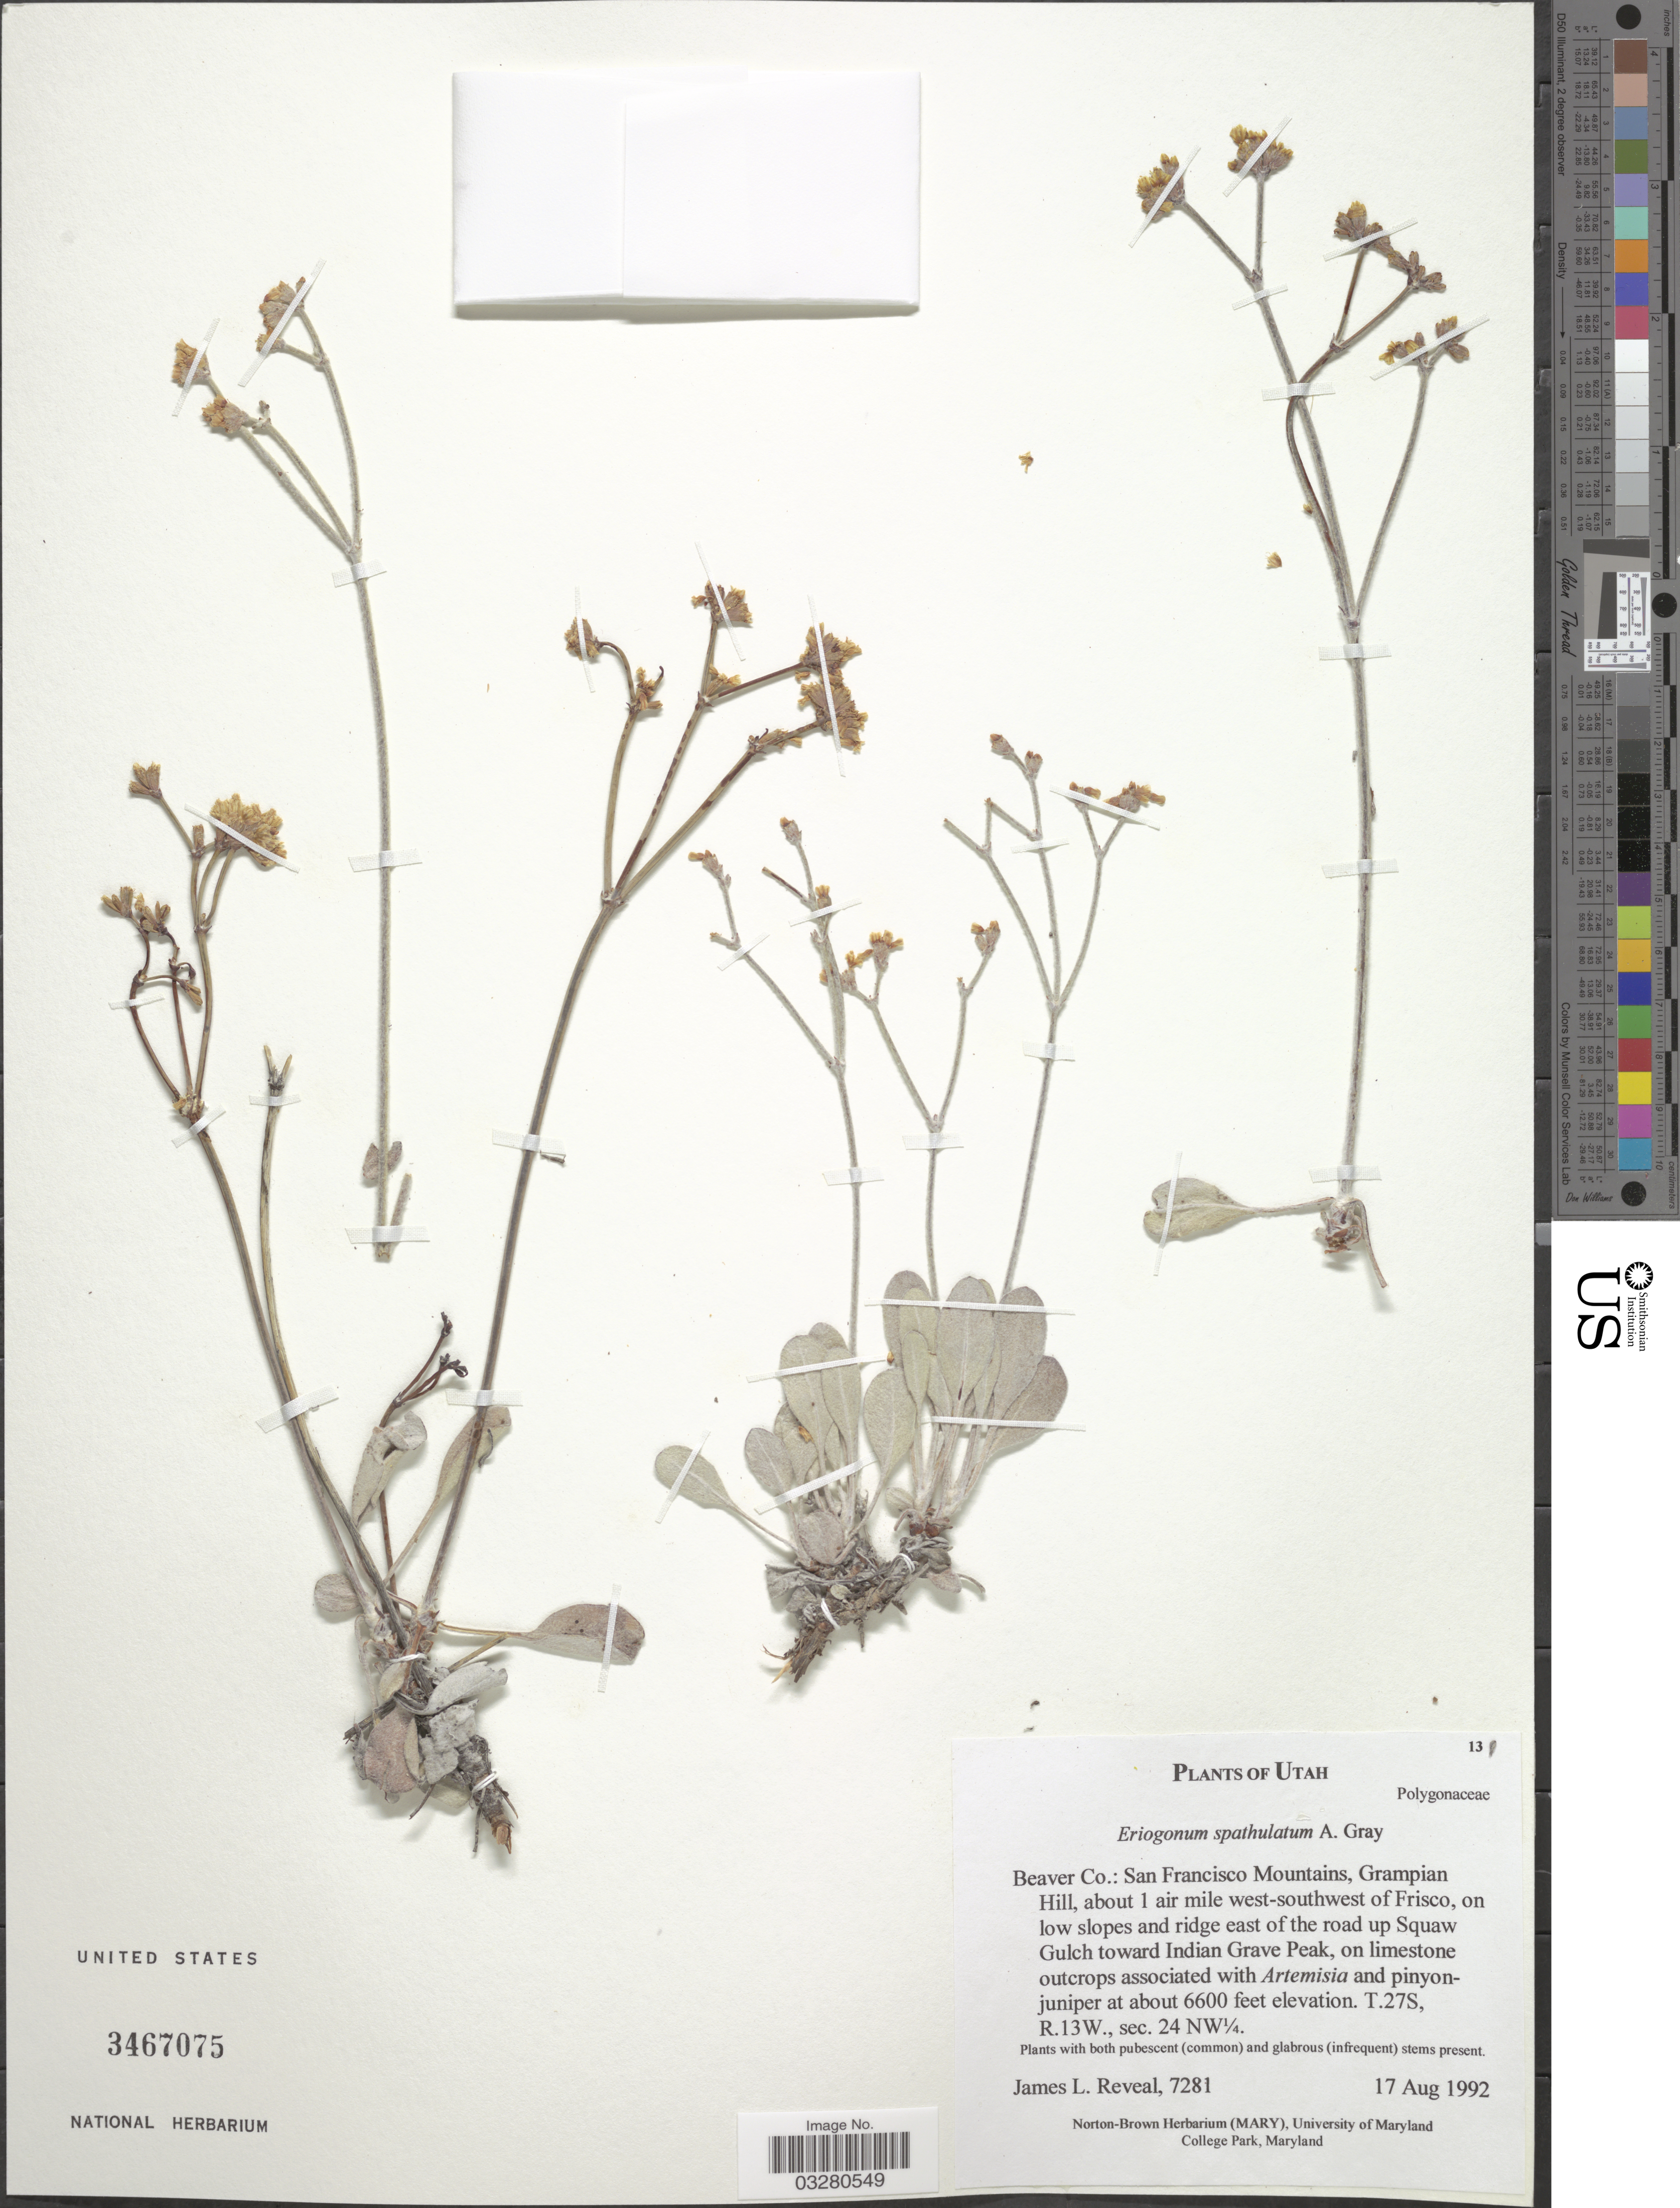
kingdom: Plantae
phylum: Tracheophyta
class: Magnoliopsida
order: Caryophyllales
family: Polygonaceae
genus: Eriogonum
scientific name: Eriogonum spathulatum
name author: A. Gray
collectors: J. L. Reveal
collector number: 7281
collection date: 1992-08-17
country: United States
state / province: Utah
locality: Beaver Co.: San Francisco Mountains, Grampian Hill, about 1 air mile west-southwest of Frisco, on low slopes and ridge east of the road up Squaw Gulch toward Indian Grave Peak. T.27S, R.13W., sec. 24 NW¼.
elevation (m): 2012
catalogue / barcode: US 3467075